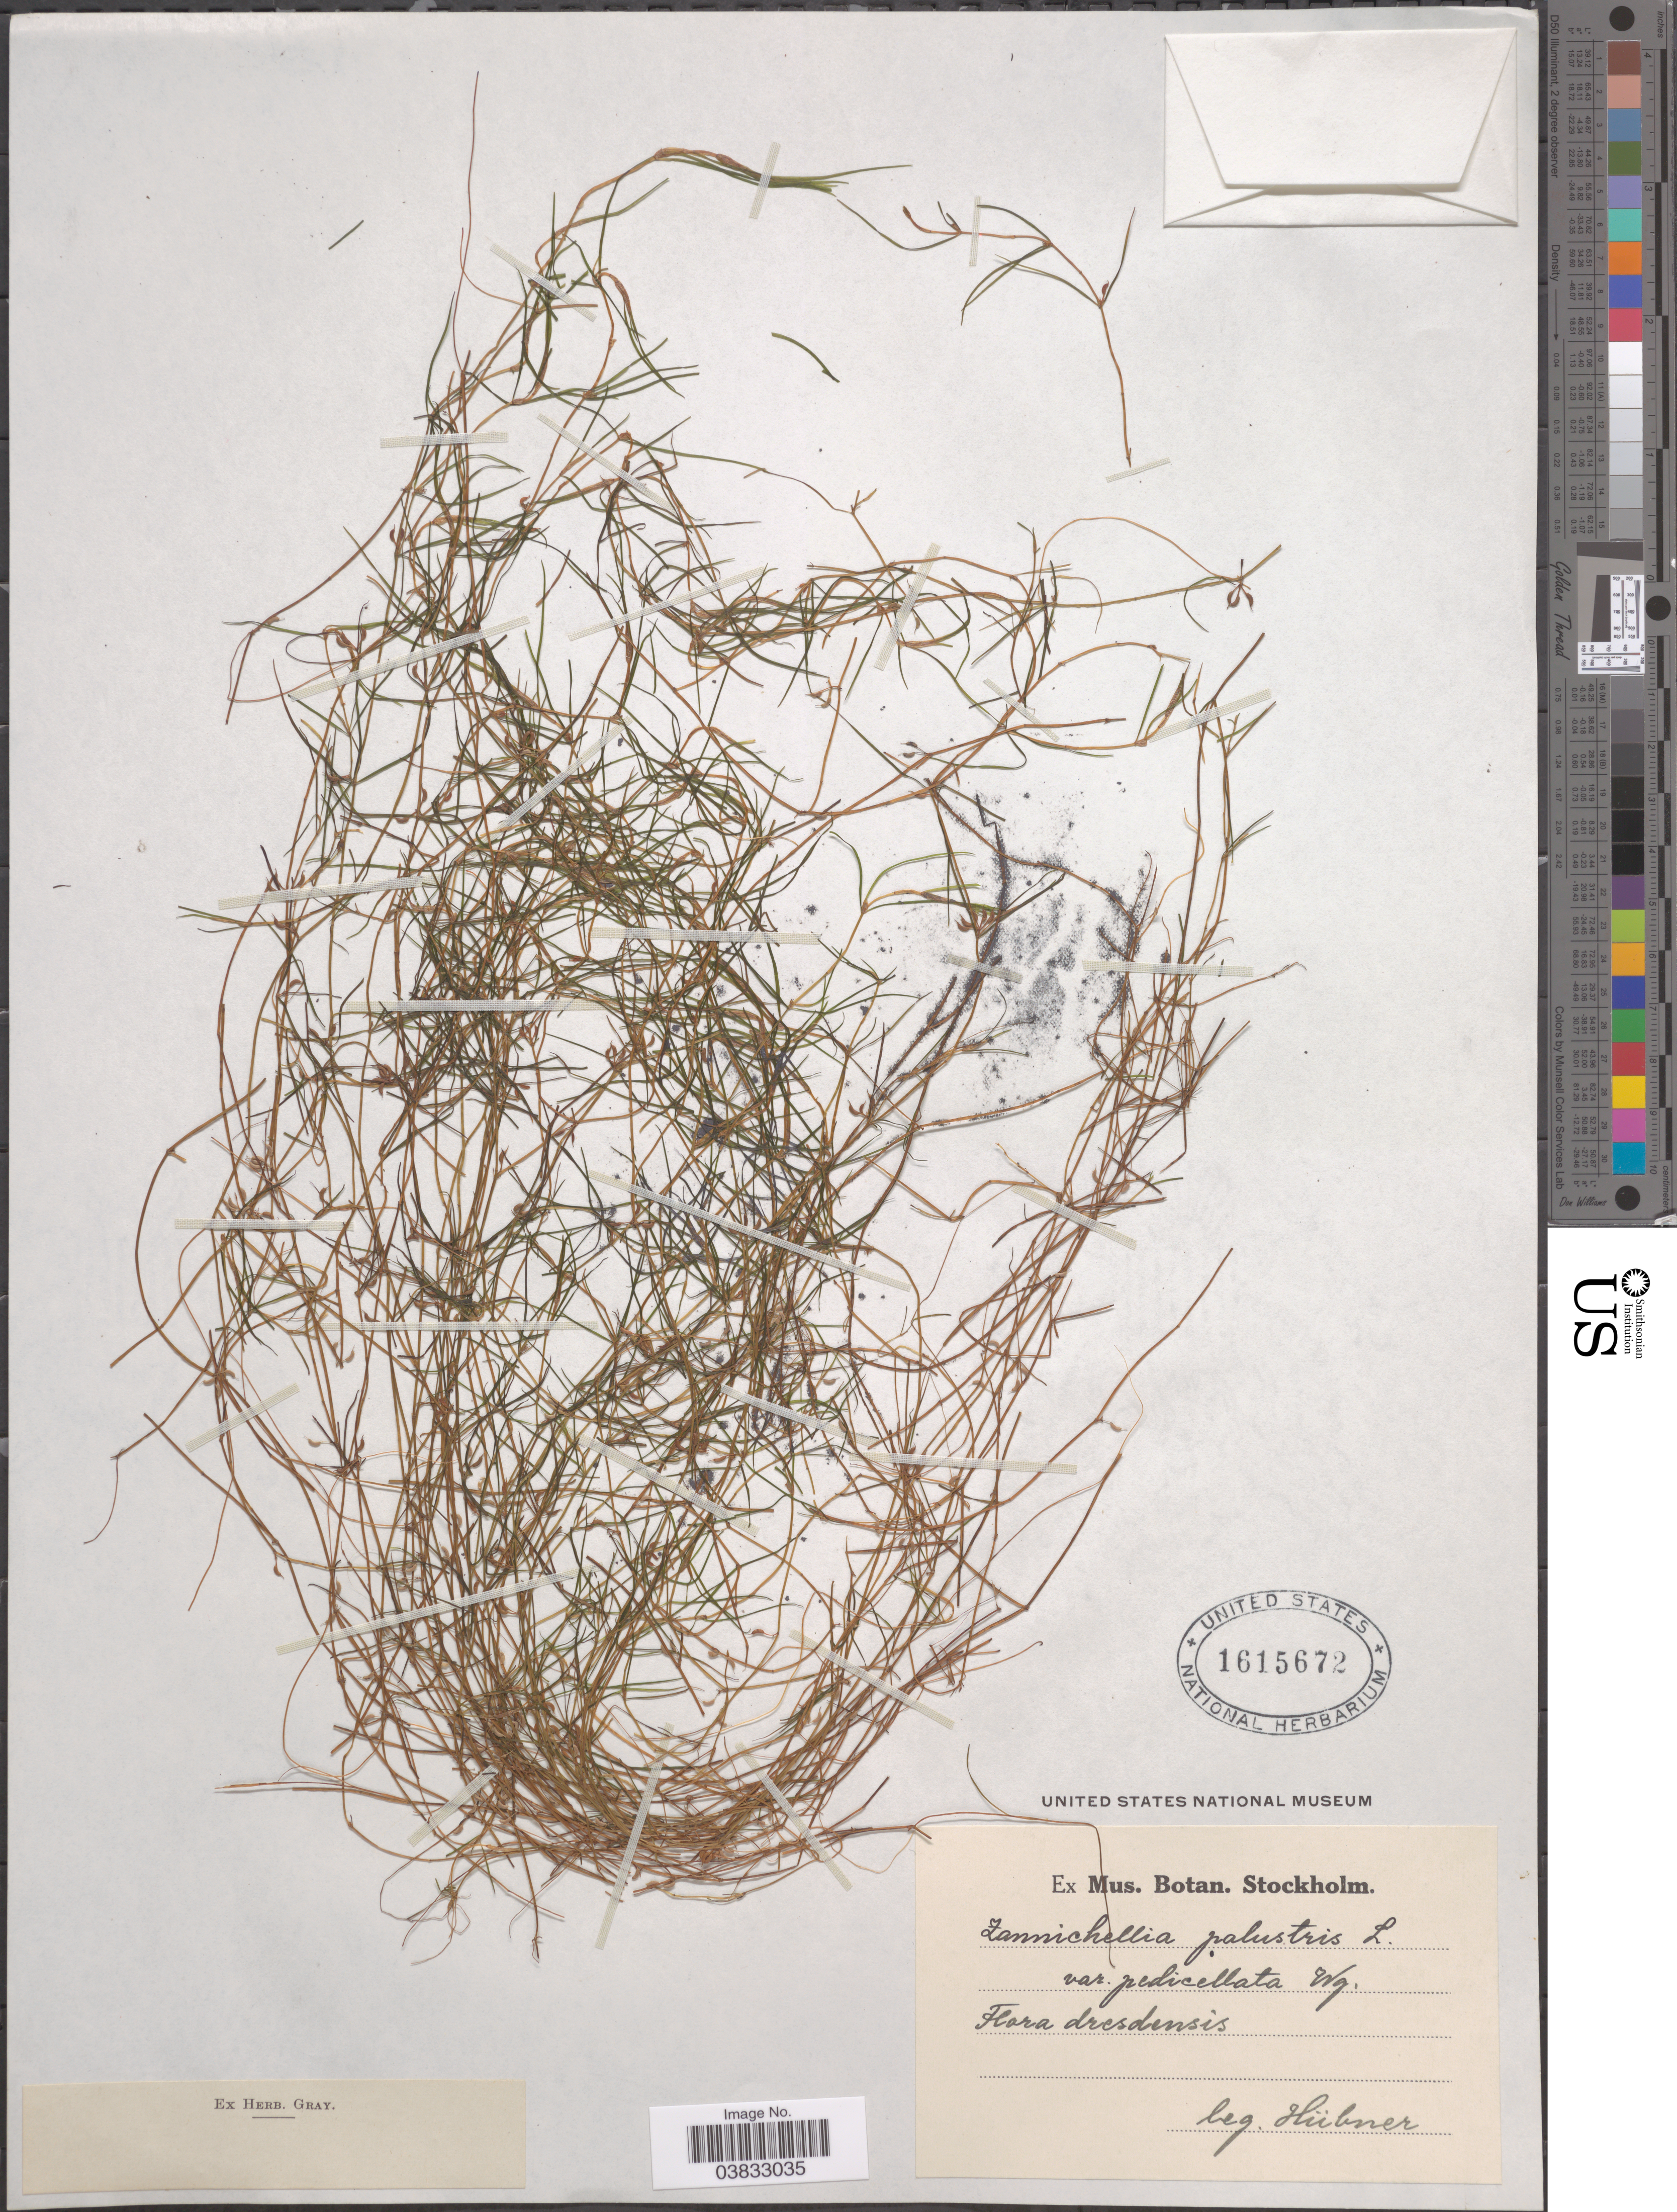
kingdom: Plantae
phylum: Tracheophyta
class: Liliopsida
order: Alismatales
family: Potamogetonaceae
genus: Zannichellia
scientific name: Zannichellia palustris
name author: L.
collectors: Hübner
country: Germany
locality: Dresdensis.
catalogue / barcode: US 1615672